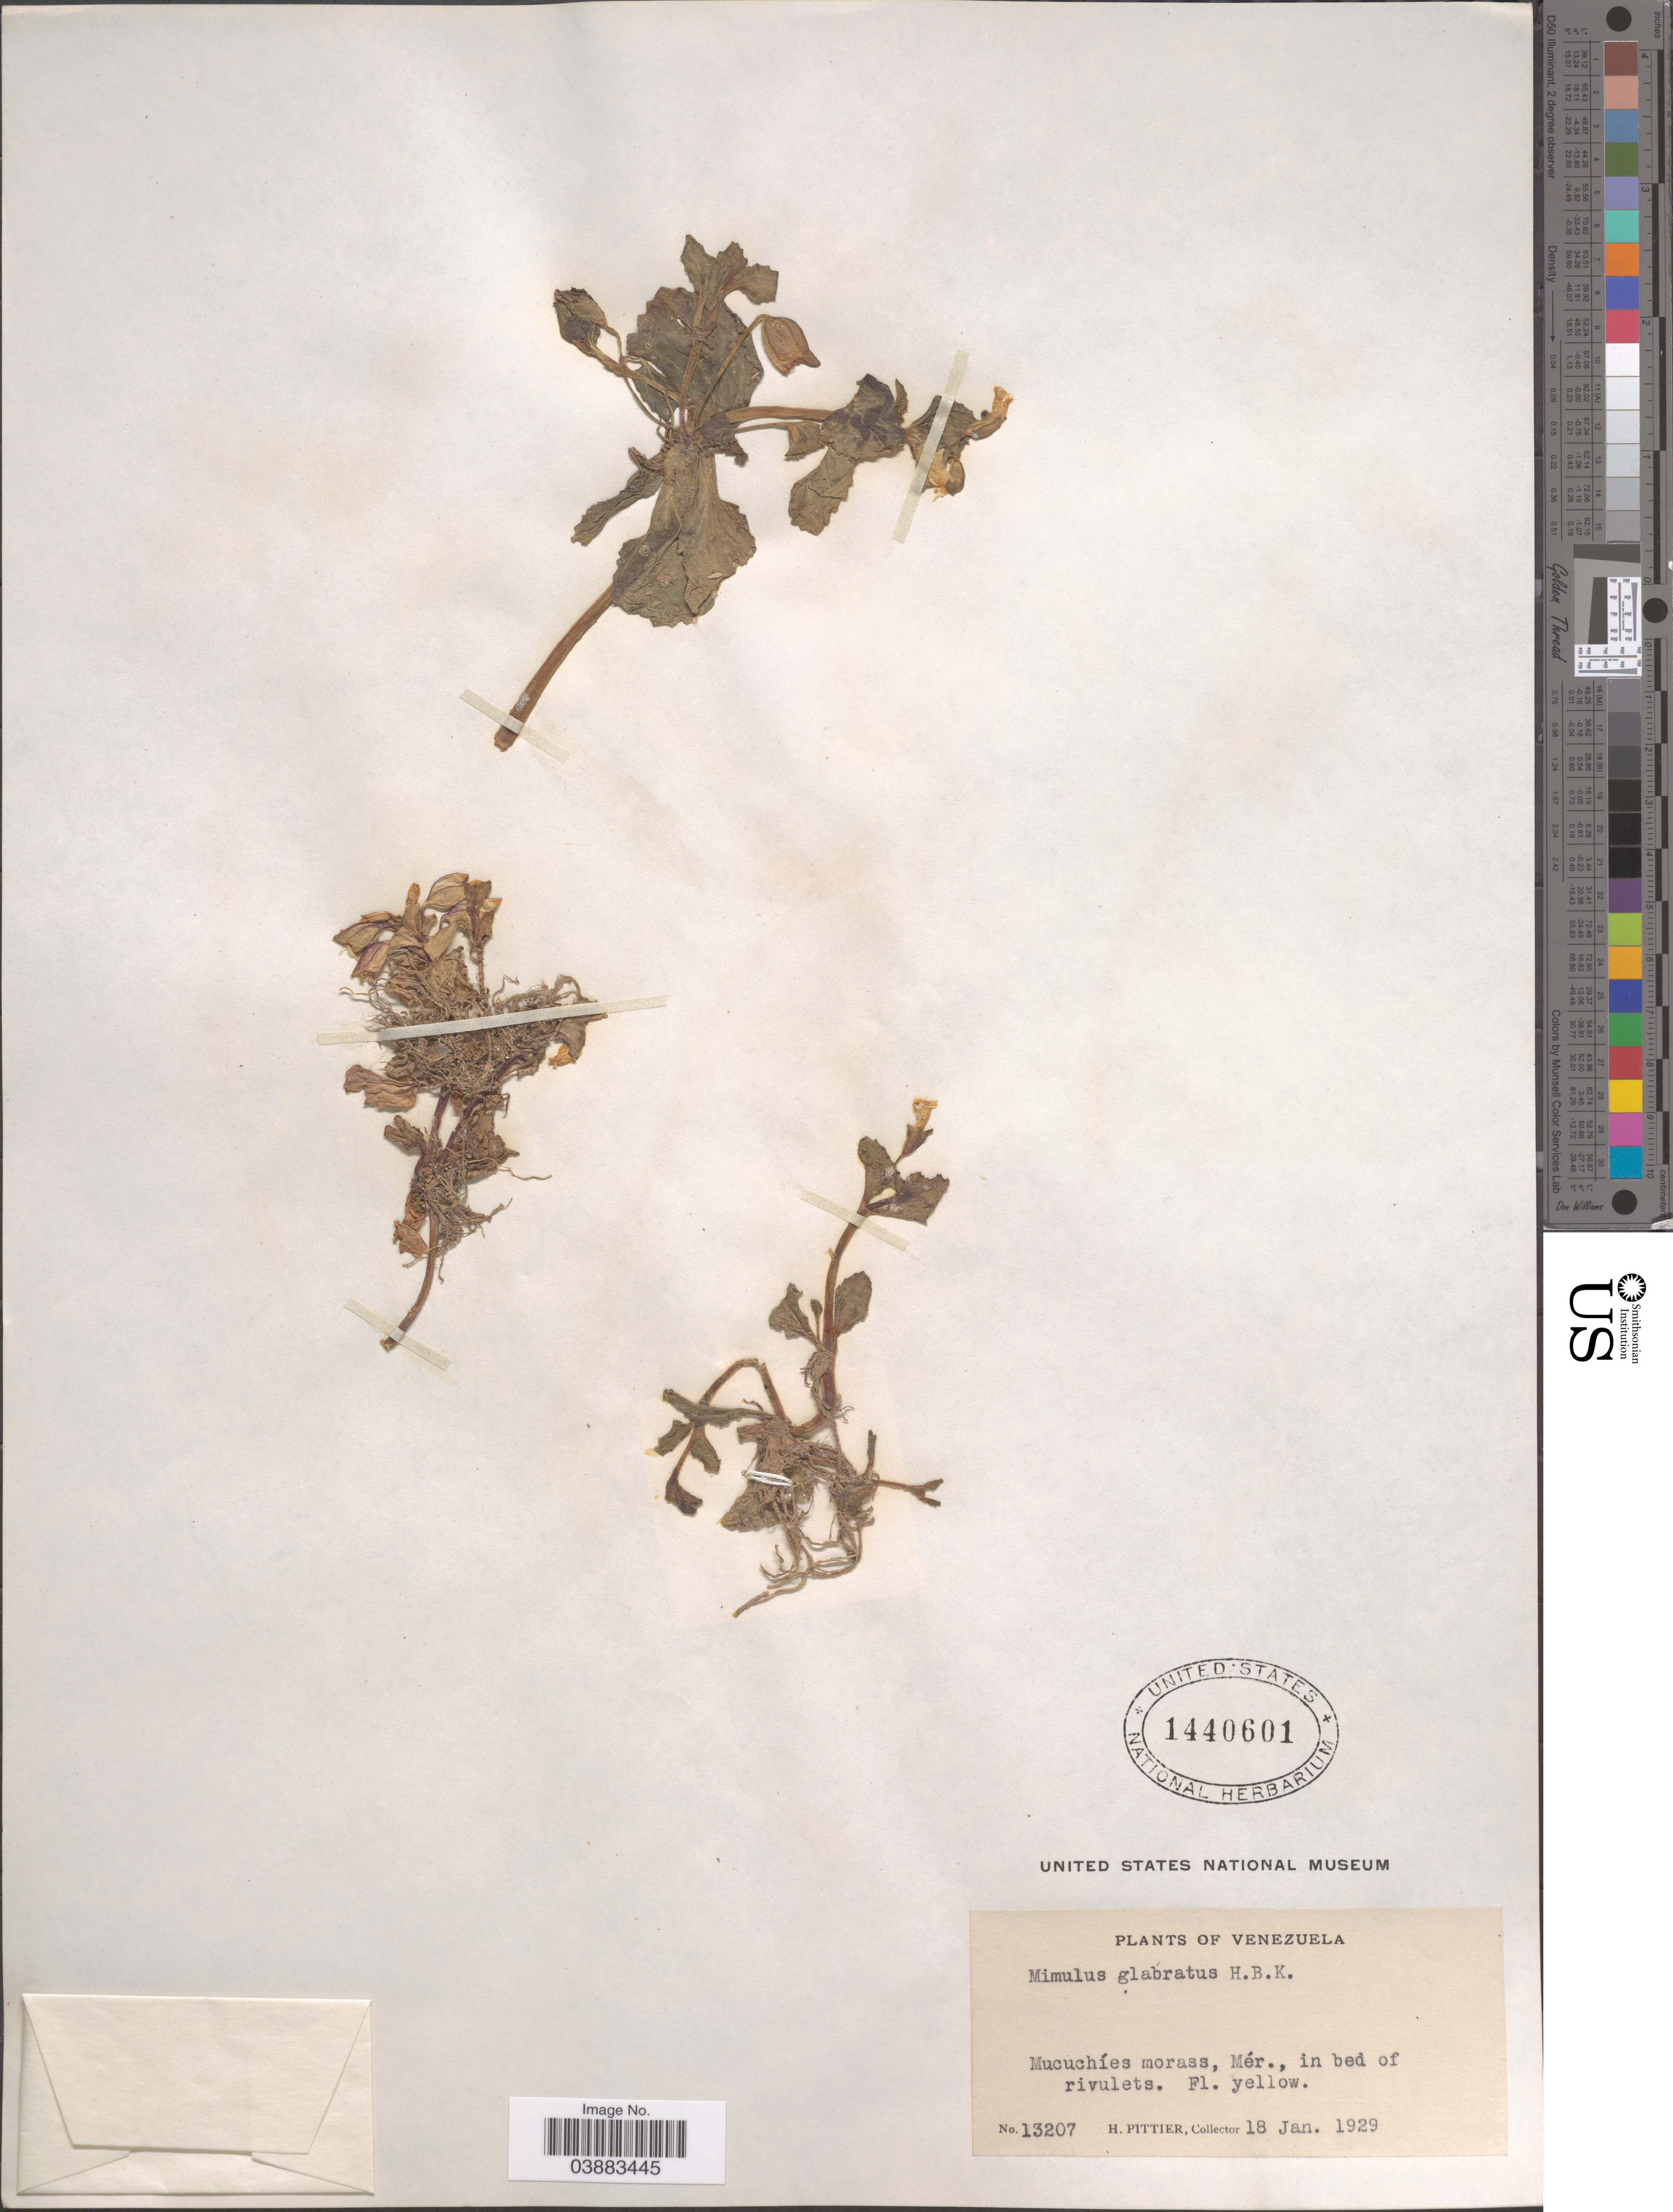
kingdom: Plantae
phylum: Tracheophyta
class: Magnoliopsida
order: Lamiales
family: Phrymaceae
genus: Mimulus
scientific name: Mimulus glabratus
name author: Kunth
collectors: H. F. Pittier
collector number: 13207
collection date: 1929-01-18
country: Venezuela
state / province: Merida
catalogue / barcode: US 1440601